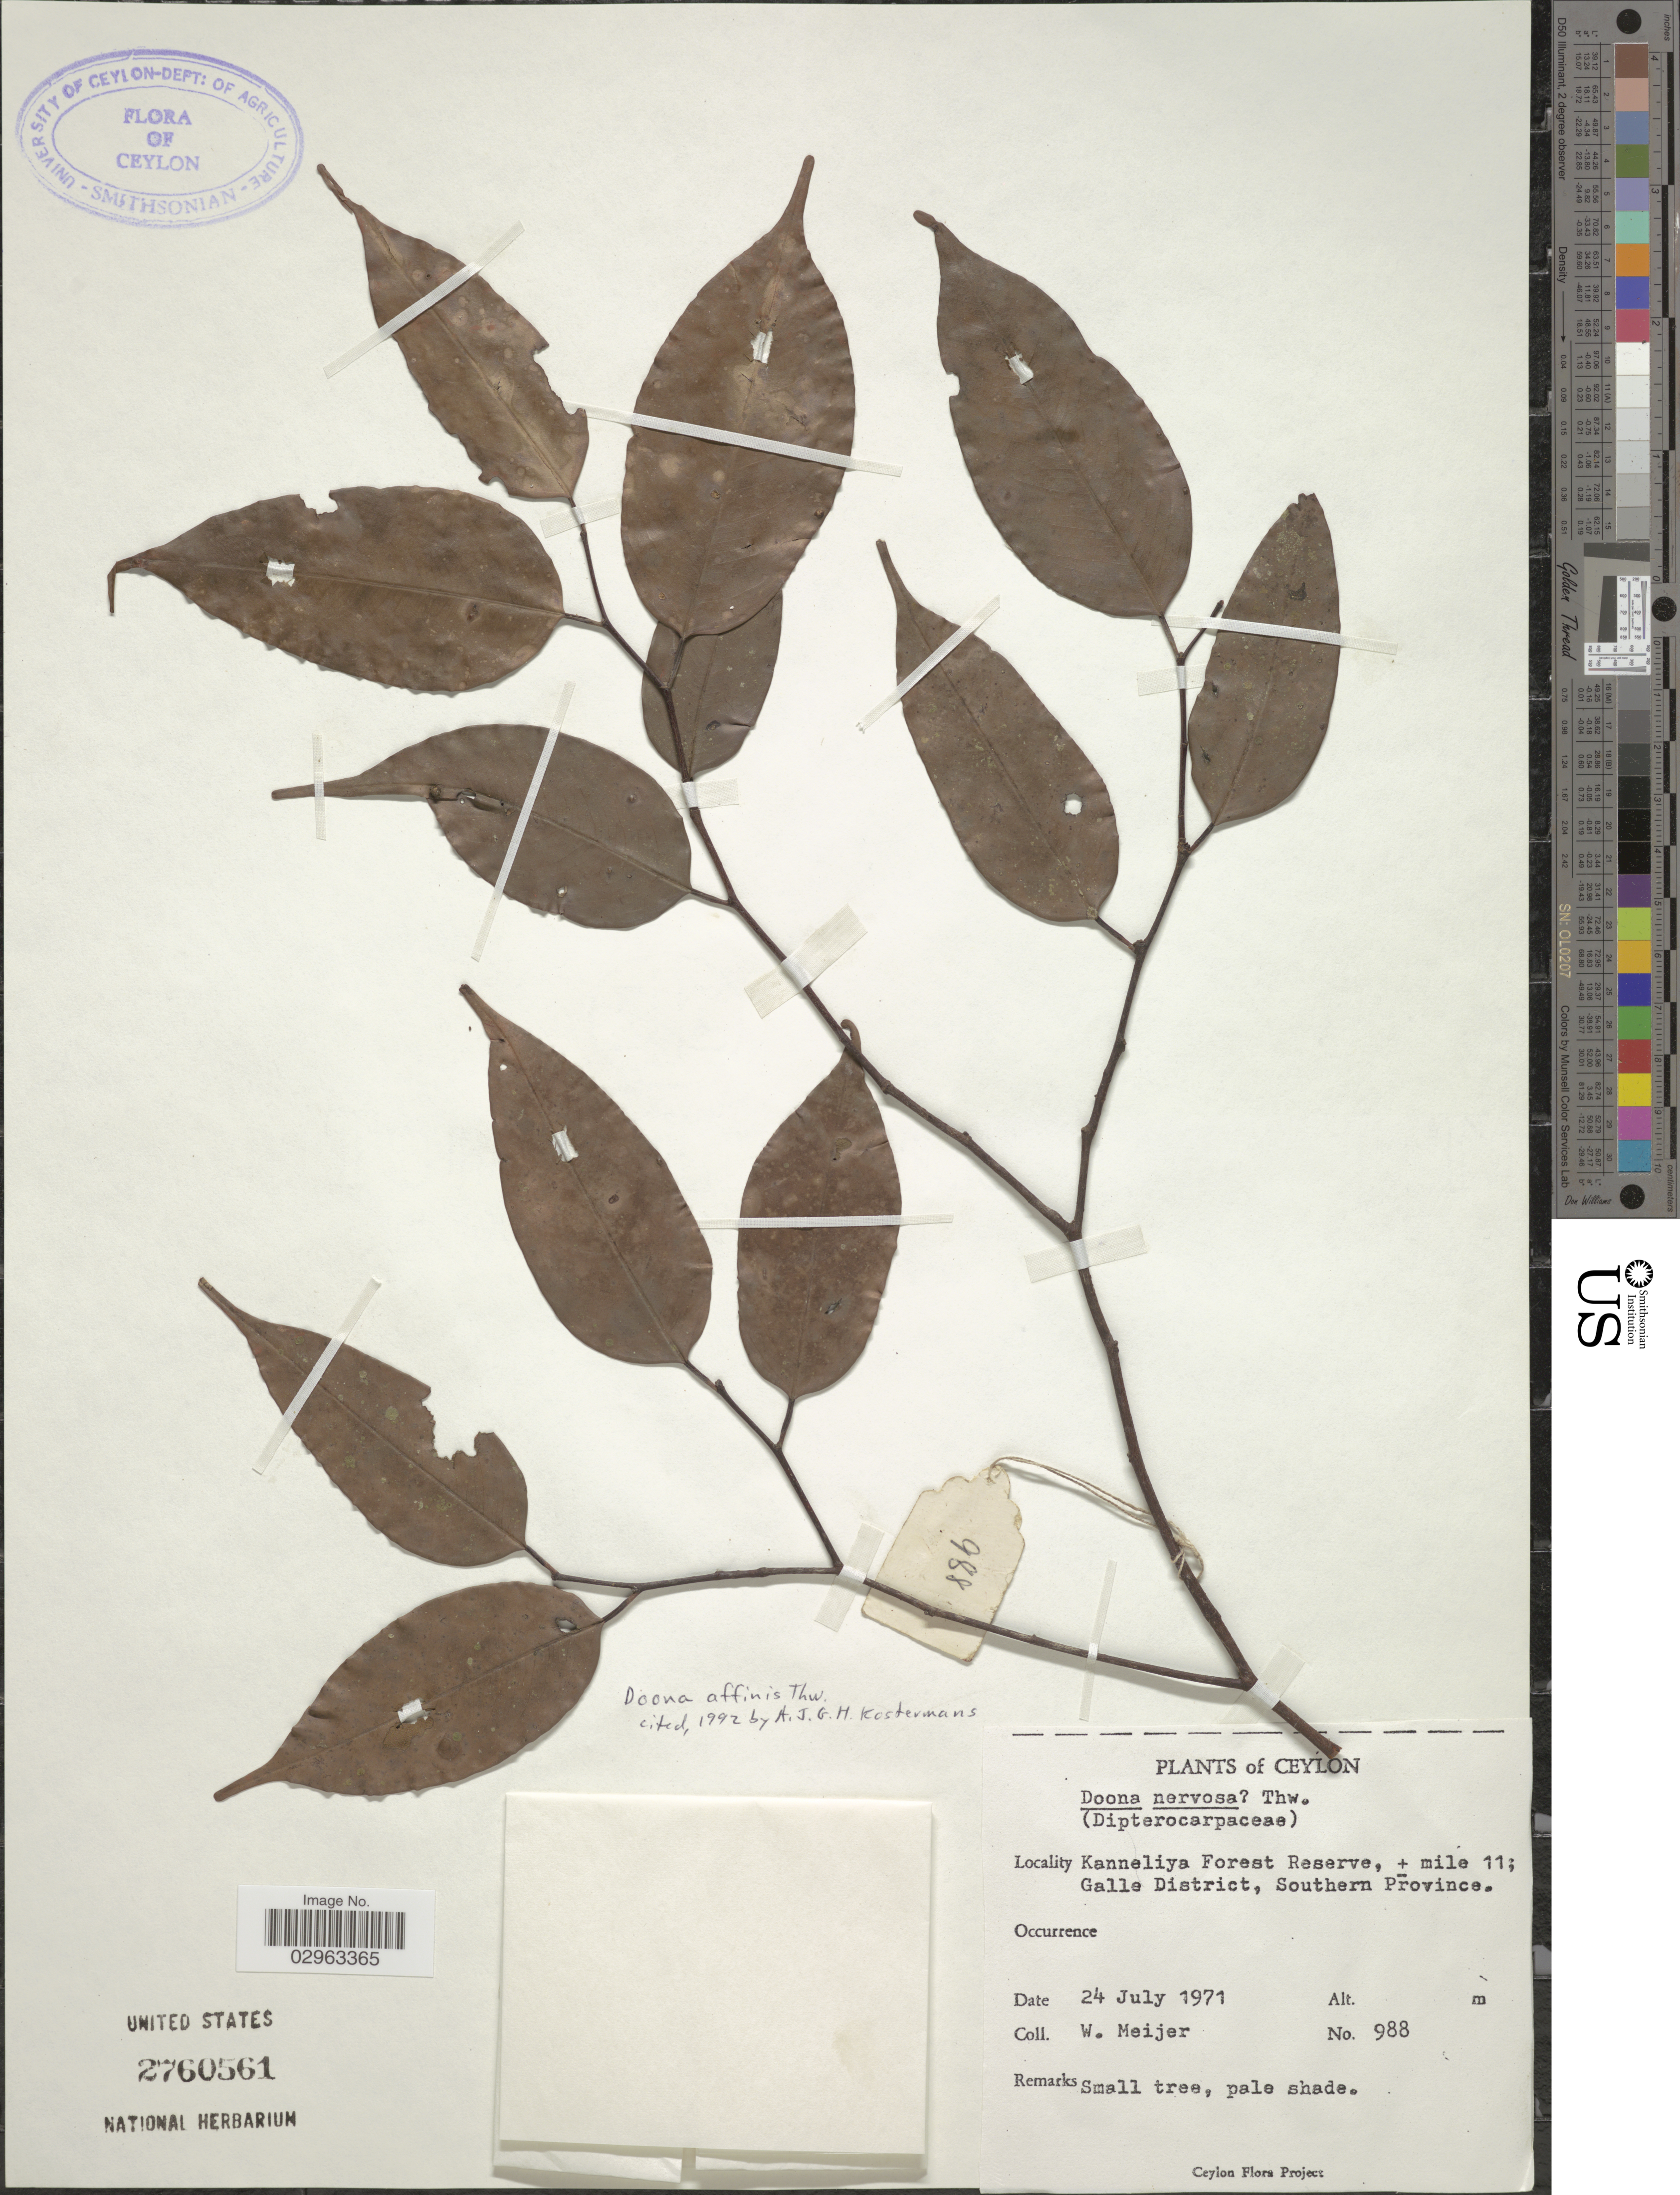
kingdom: Plantae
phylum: Tracheophyta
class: Magnoliopsida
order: Malvales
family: Dipterocarpaceae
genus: Doona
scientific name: Doona affinis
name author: Thwaites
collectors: W. Meijer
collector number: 988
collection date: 1971-07-24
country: Sri Lanka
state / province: Southern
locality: Ceylon, Kanneliya Forest Reserve; Galle District, Southern Province.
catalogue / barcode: US 2760561